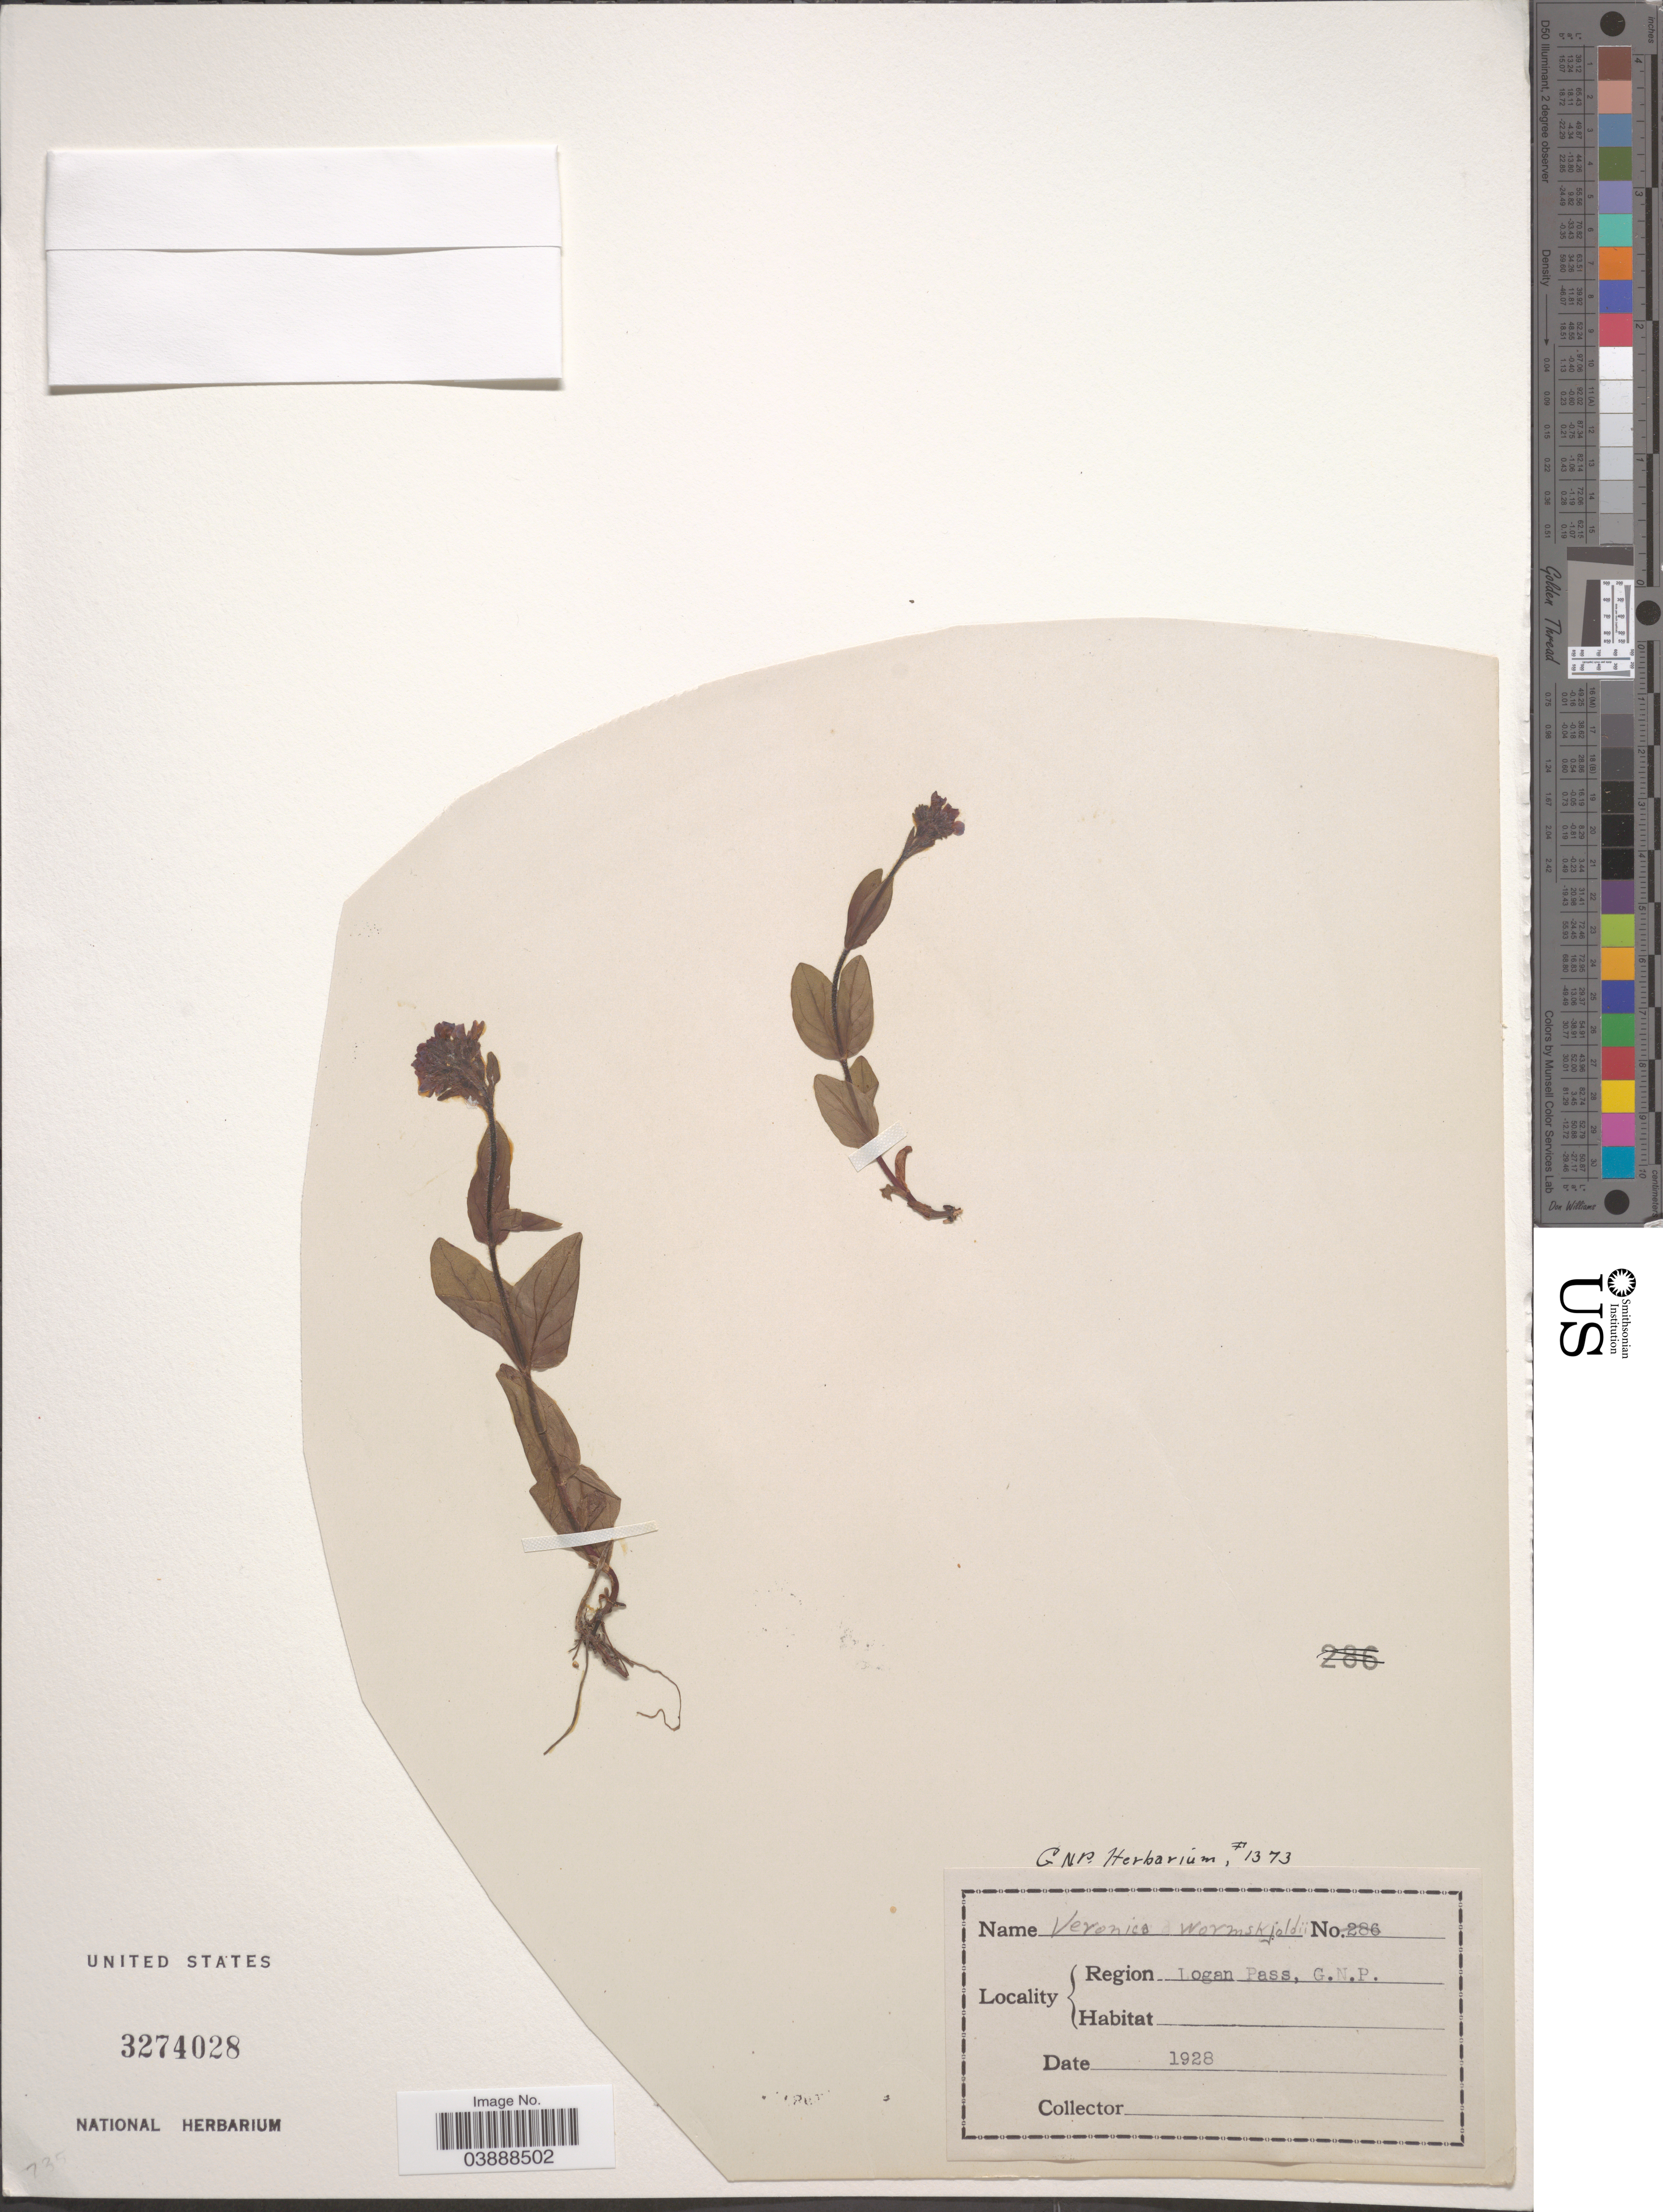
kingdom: Plantae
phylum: Tracheophyta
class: Magnoliopsida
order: Lamiales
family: Plantaginaceae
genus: Veronica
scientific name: Veronica wormskjoldii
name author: Roem. & Schult.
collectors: ex herb. G. N. P.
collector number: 1373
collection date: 1928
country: United States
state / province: Montana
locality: Region Logan Pass, G.N.P.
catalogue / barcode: US 3274028